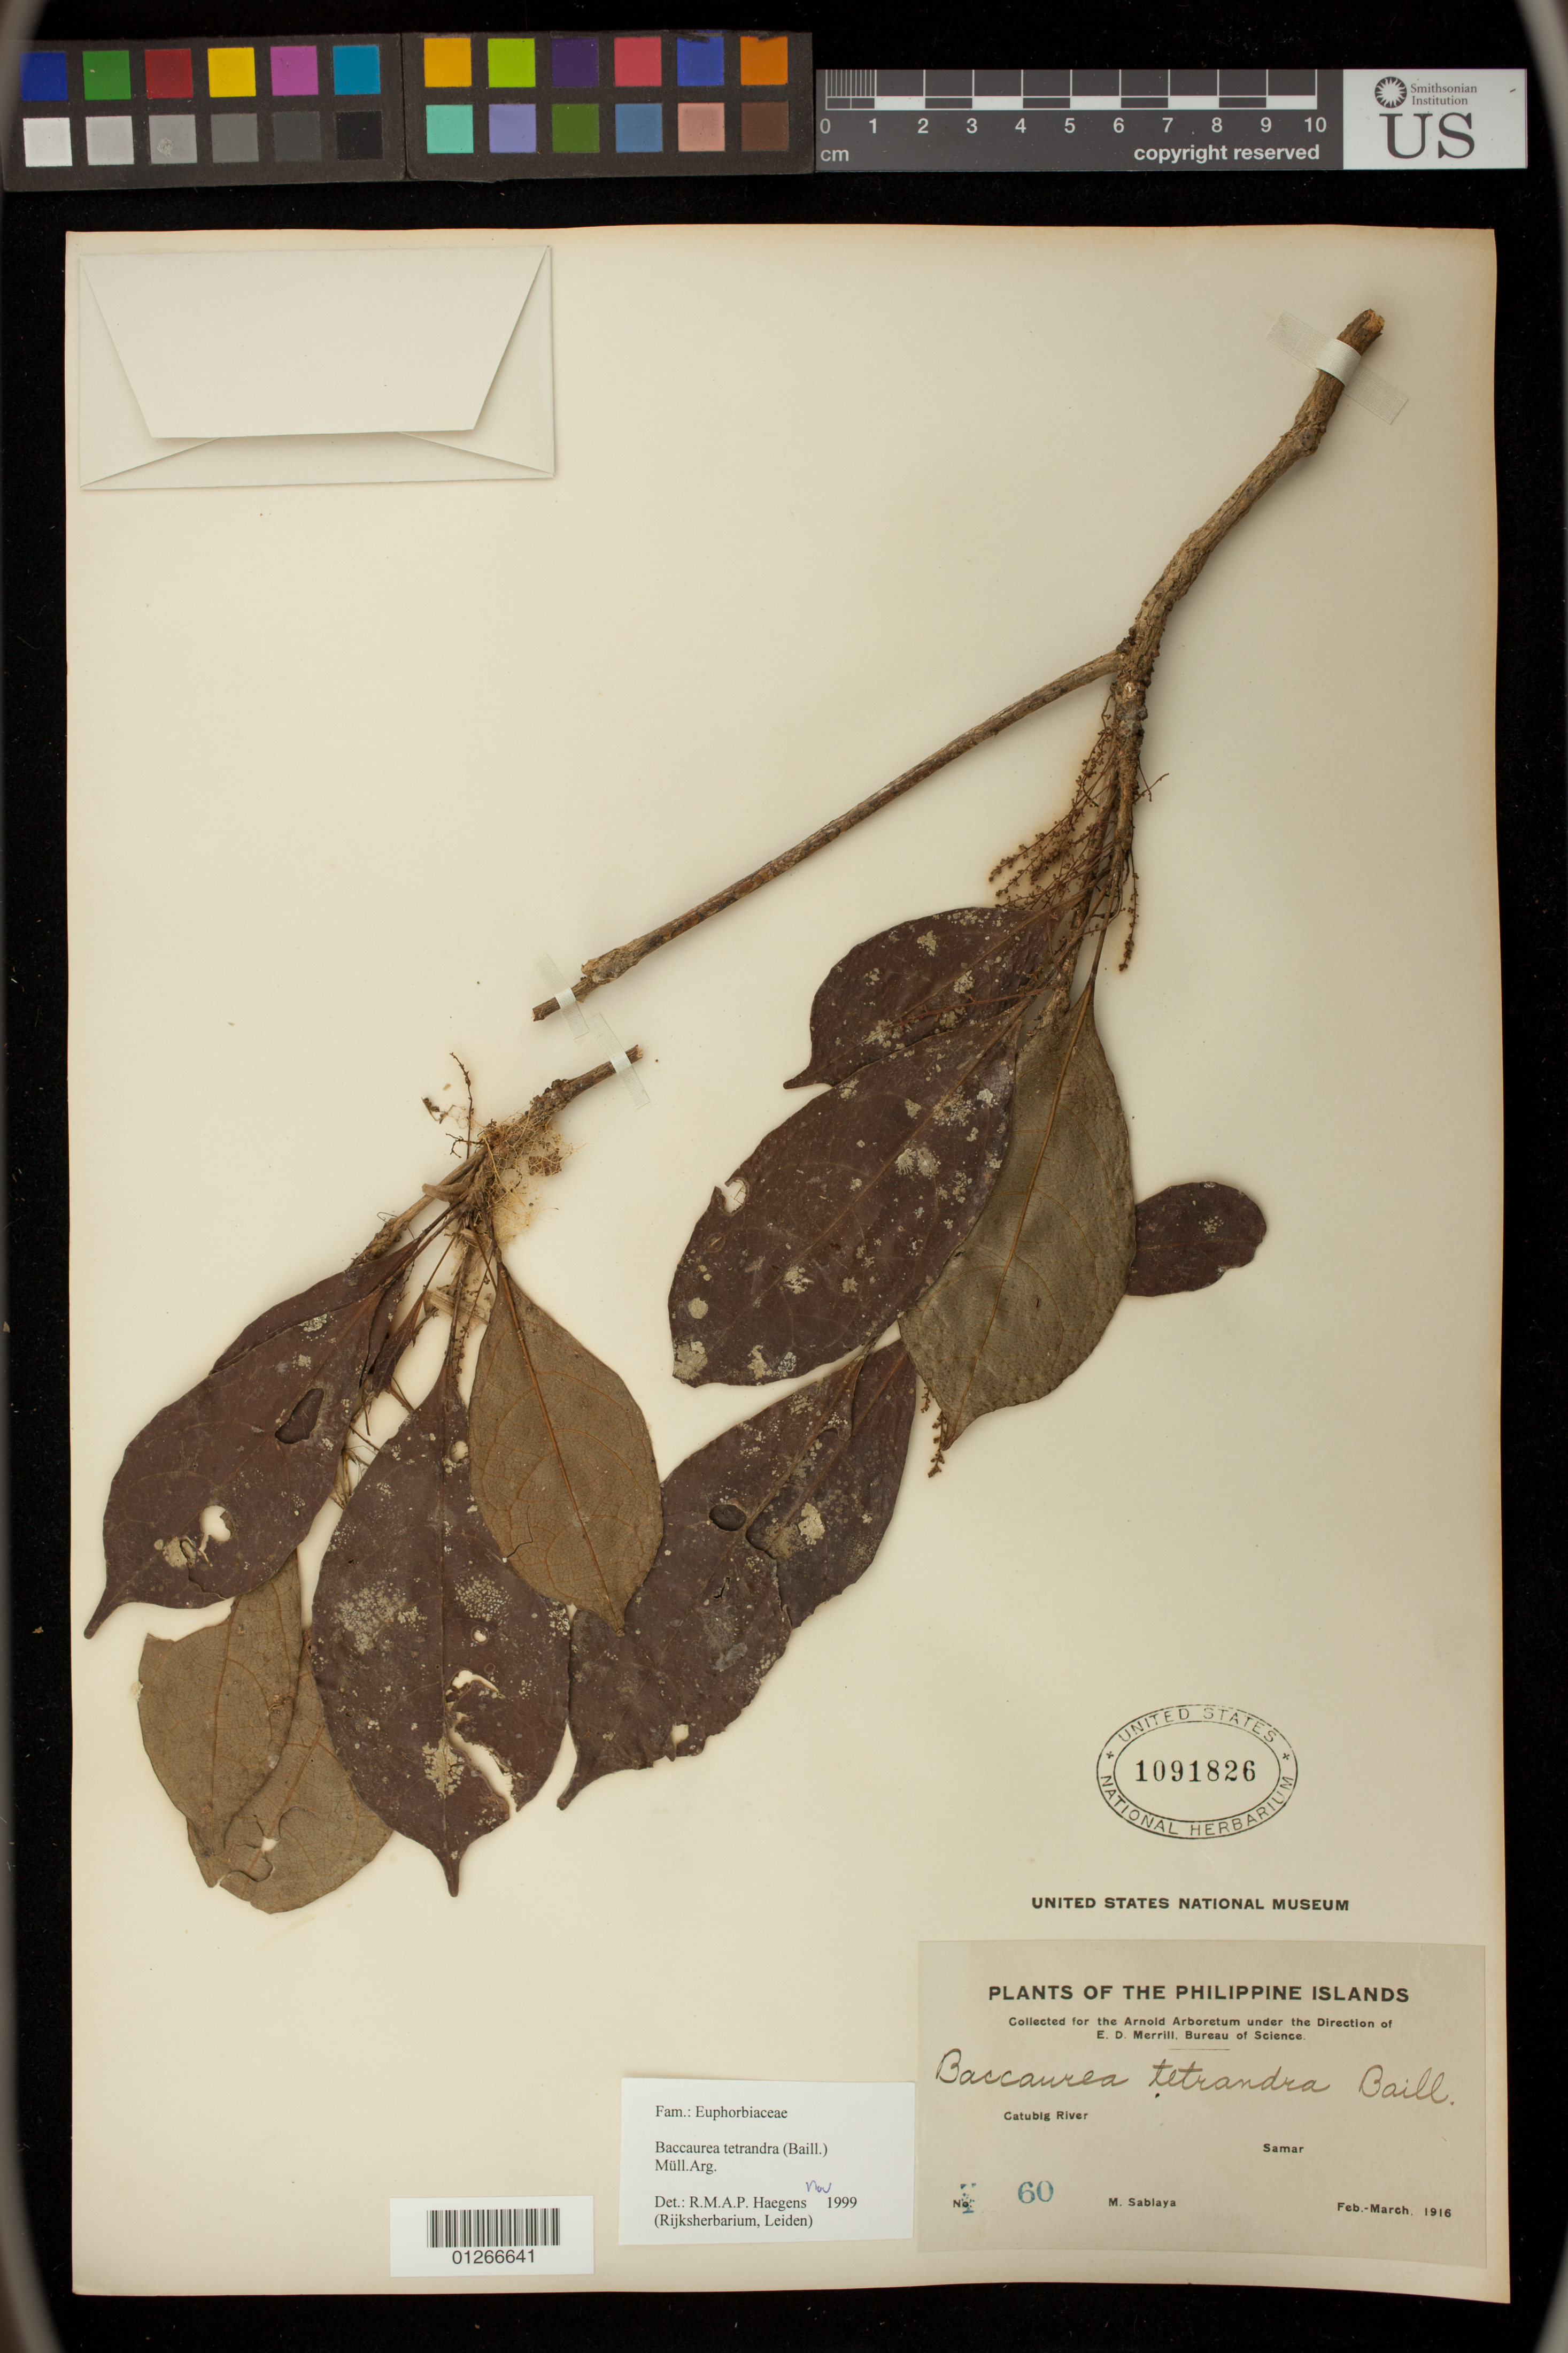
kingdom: Plantae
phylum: Tracheophyta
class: Magnoliopsida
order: Malpighiales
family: Phyllanthaceae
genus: Baccaurea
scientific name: Baccaurea tetrandra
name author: (Baill.) Müll. Arg.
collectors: M. Sablaya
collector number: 60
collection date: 1916-02/1916-03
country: Philippines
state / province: Eastern Visayas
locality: Catubig River, Samar